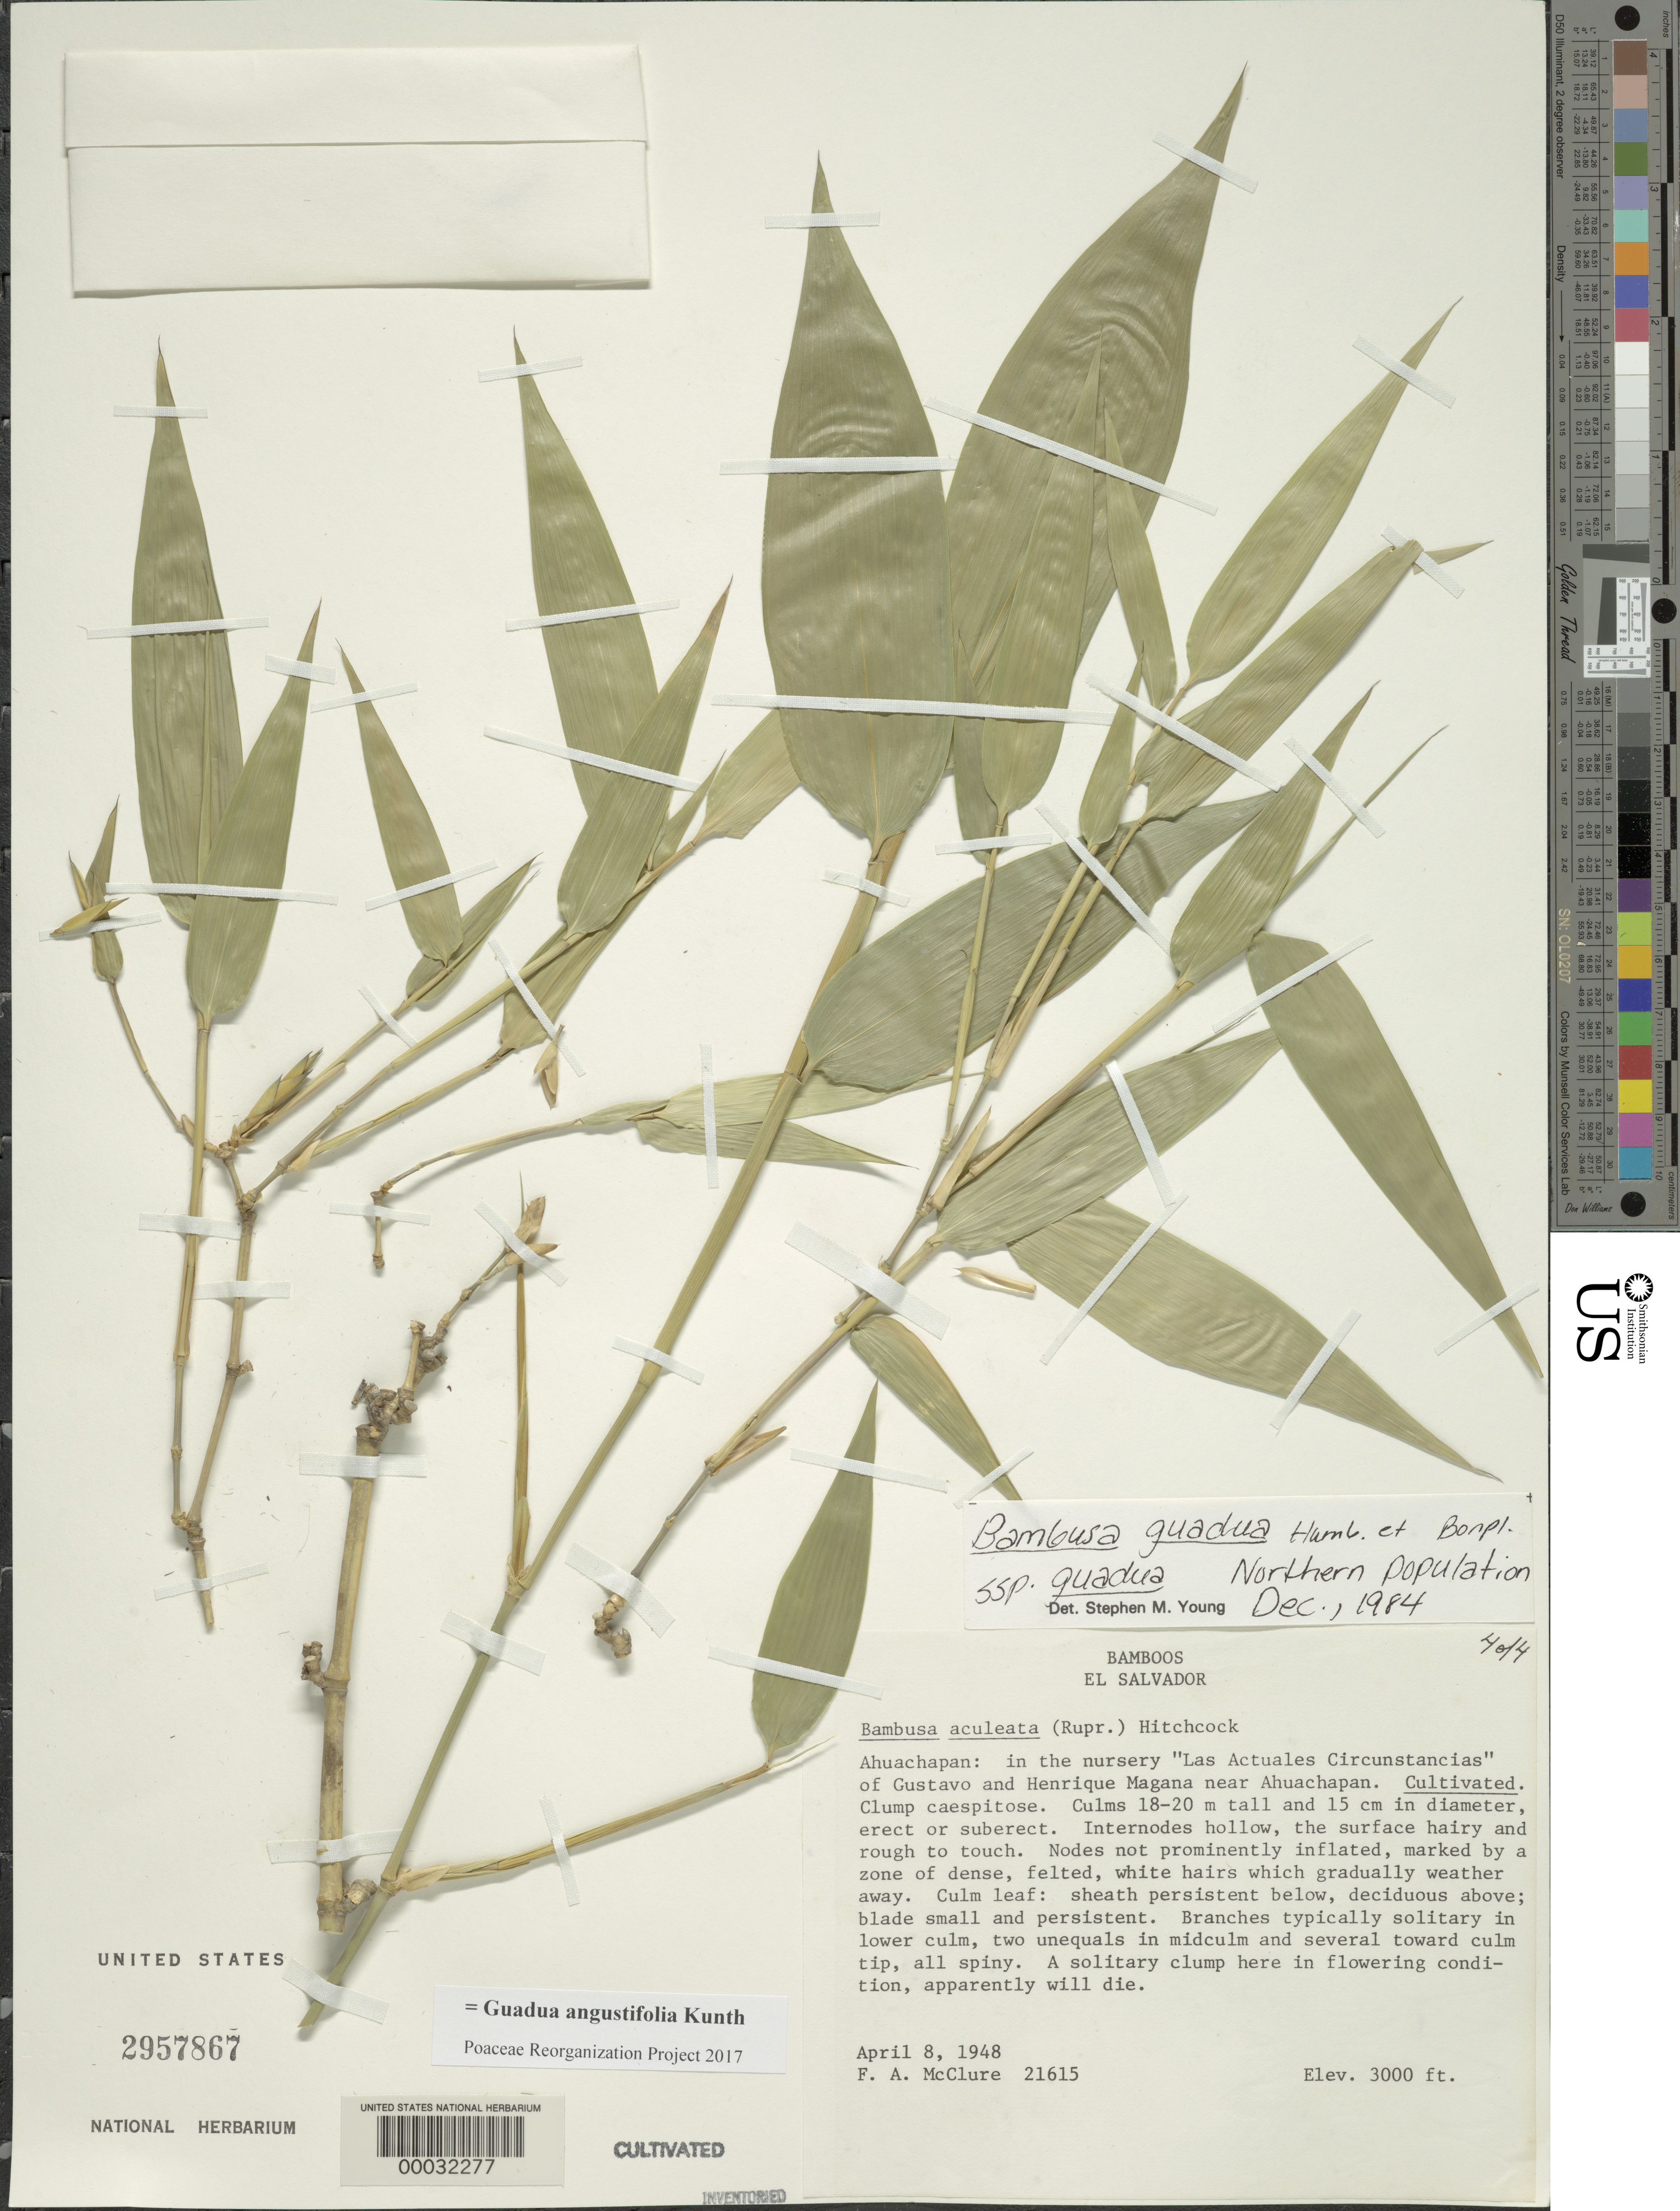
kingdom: Plantae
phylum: Tracheophyta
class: Liliopsida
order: Poales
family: Poaceae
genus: Guadua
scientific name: Guadua angustifolia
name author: Kunth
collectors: F. A. McClure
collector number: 21615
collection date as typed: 08 Apr 1948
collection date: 1948-04-08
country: El Salvador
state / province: Ahuachapán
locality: Nursery "Las Actuales Circumstancias" of Gustavo and Henrique Magana near Ahuachapan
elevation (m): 915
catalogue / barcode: US 2957867